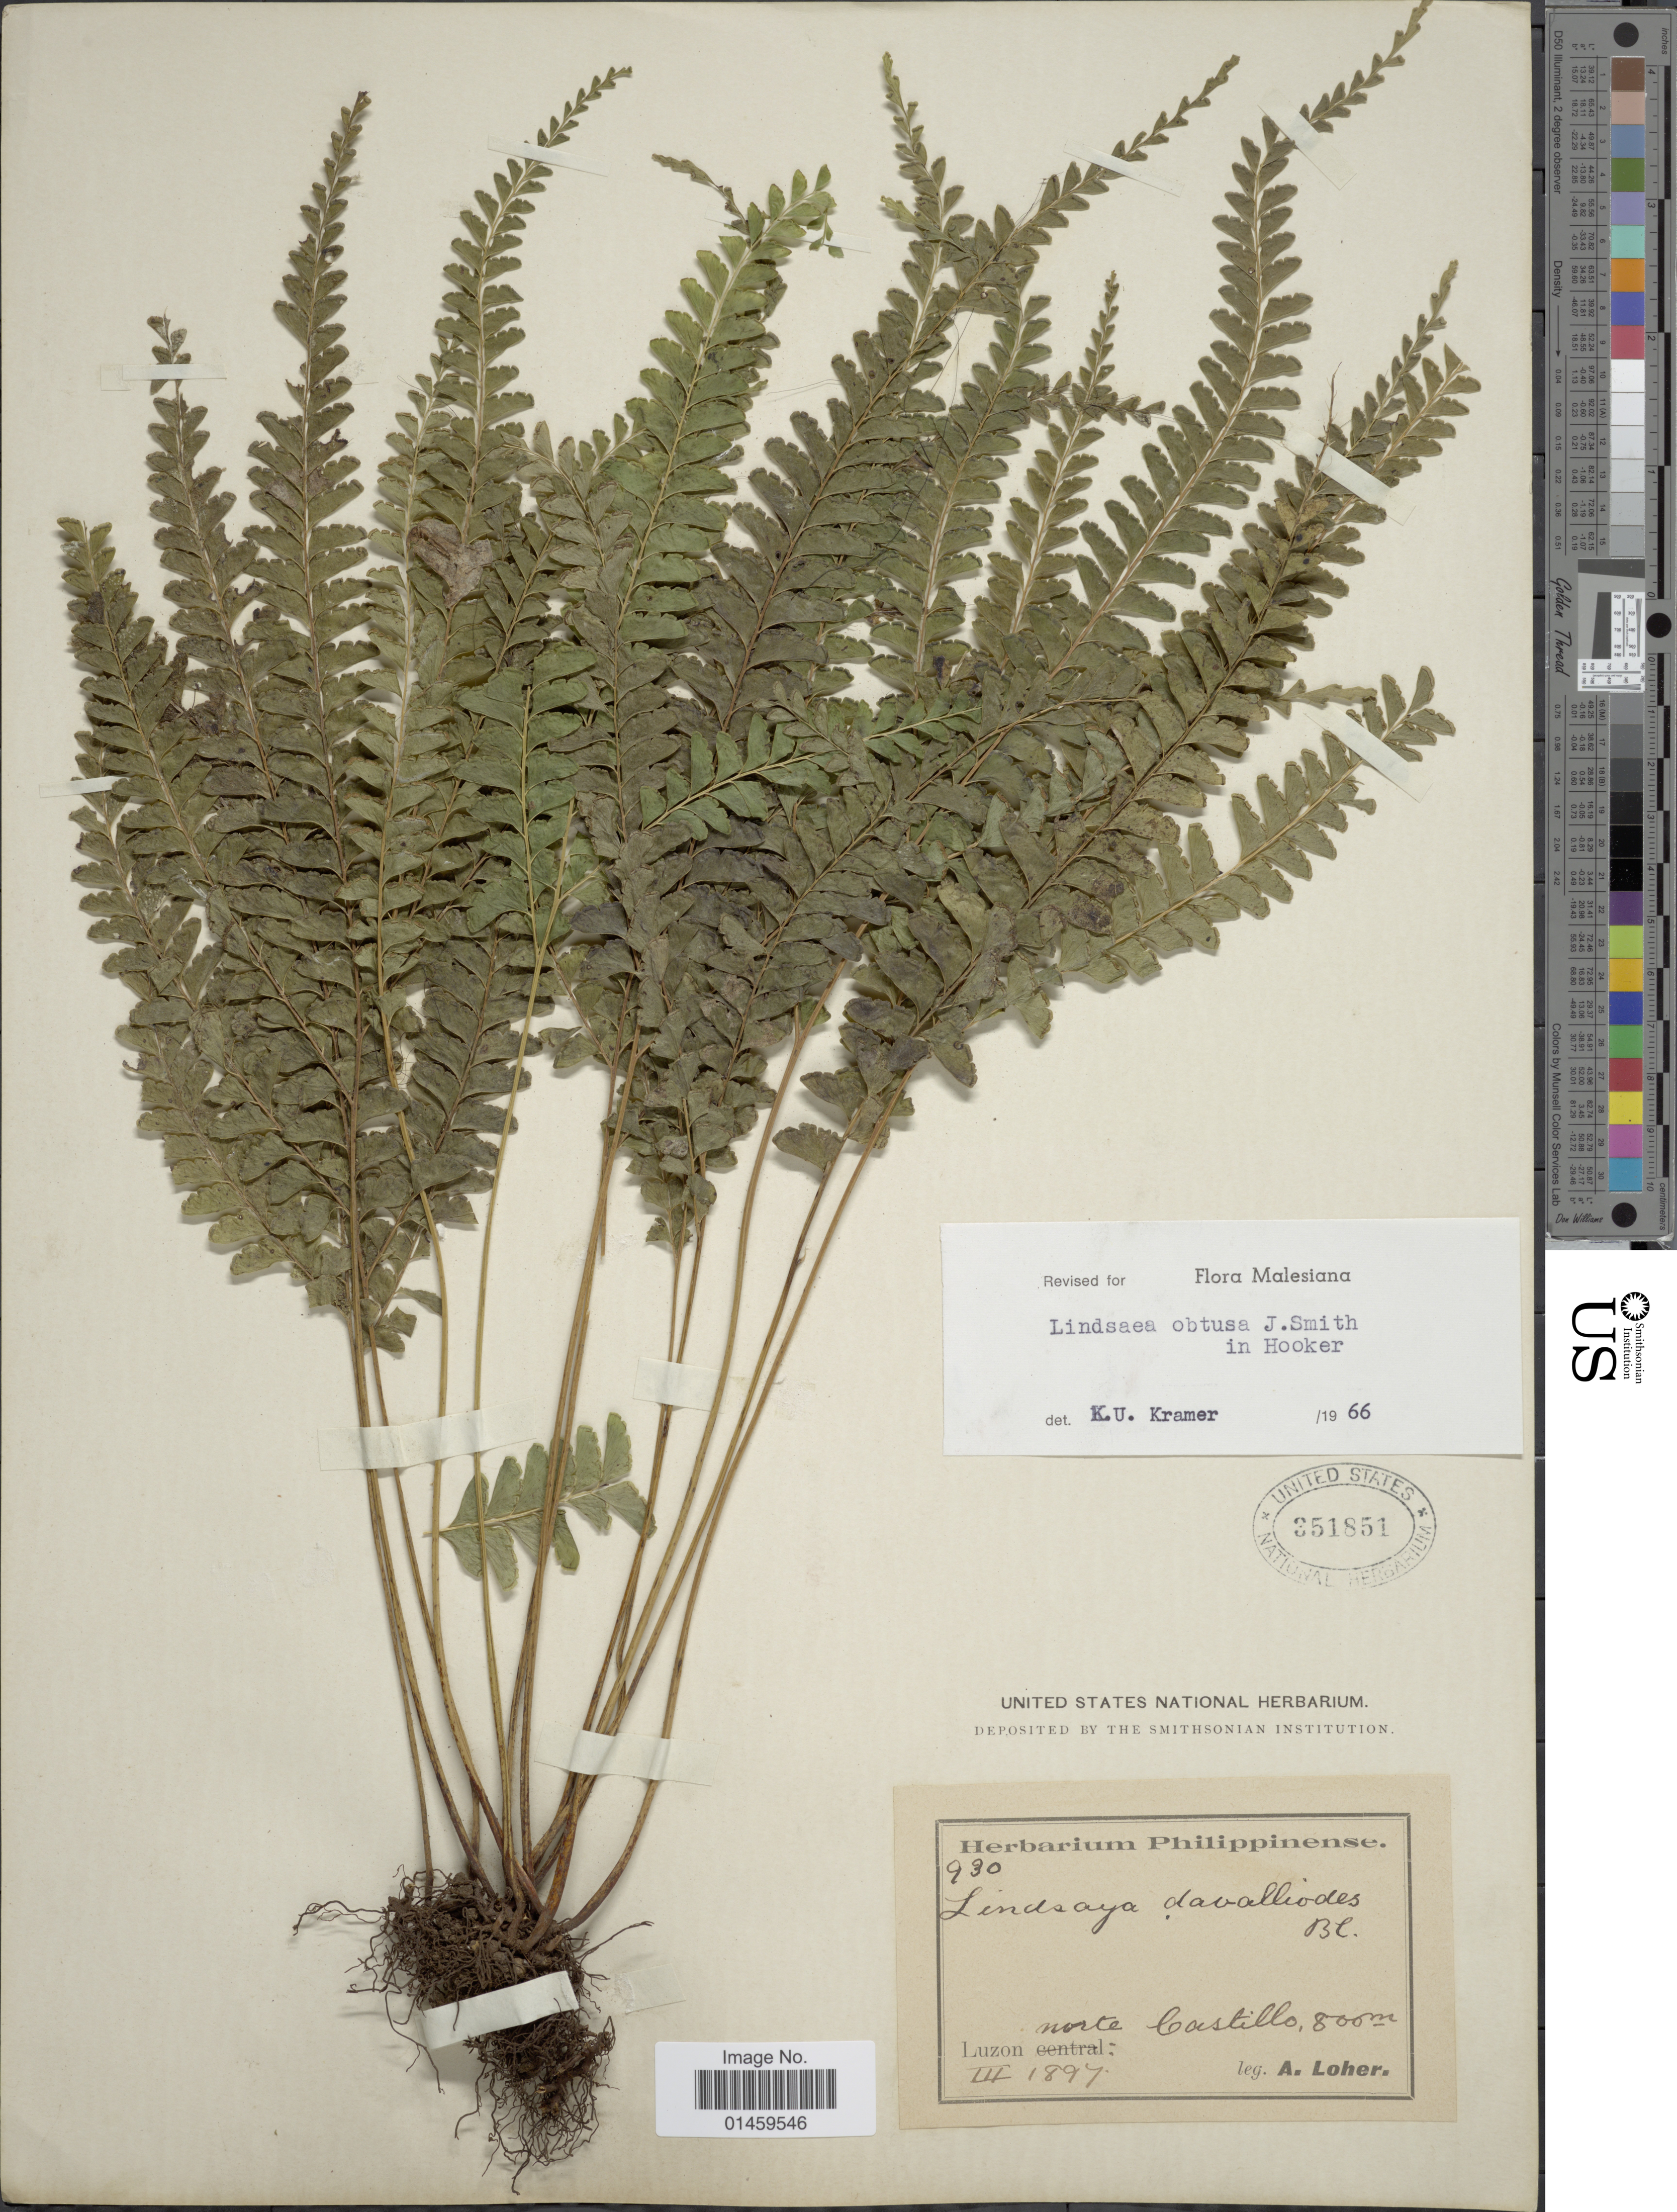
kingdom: Plantae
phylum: Tracheophyta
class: Polypodiopsida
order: Polypodiales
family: Lindsaeaceae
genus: Lindsaea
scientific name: Lindsaea obtusa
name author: J. Sm. ex Hook.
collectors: A. Loher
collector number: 930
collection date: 1897-03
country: Philippines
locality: Luzon norte Castillo.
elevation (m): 800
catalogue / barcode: US 351851